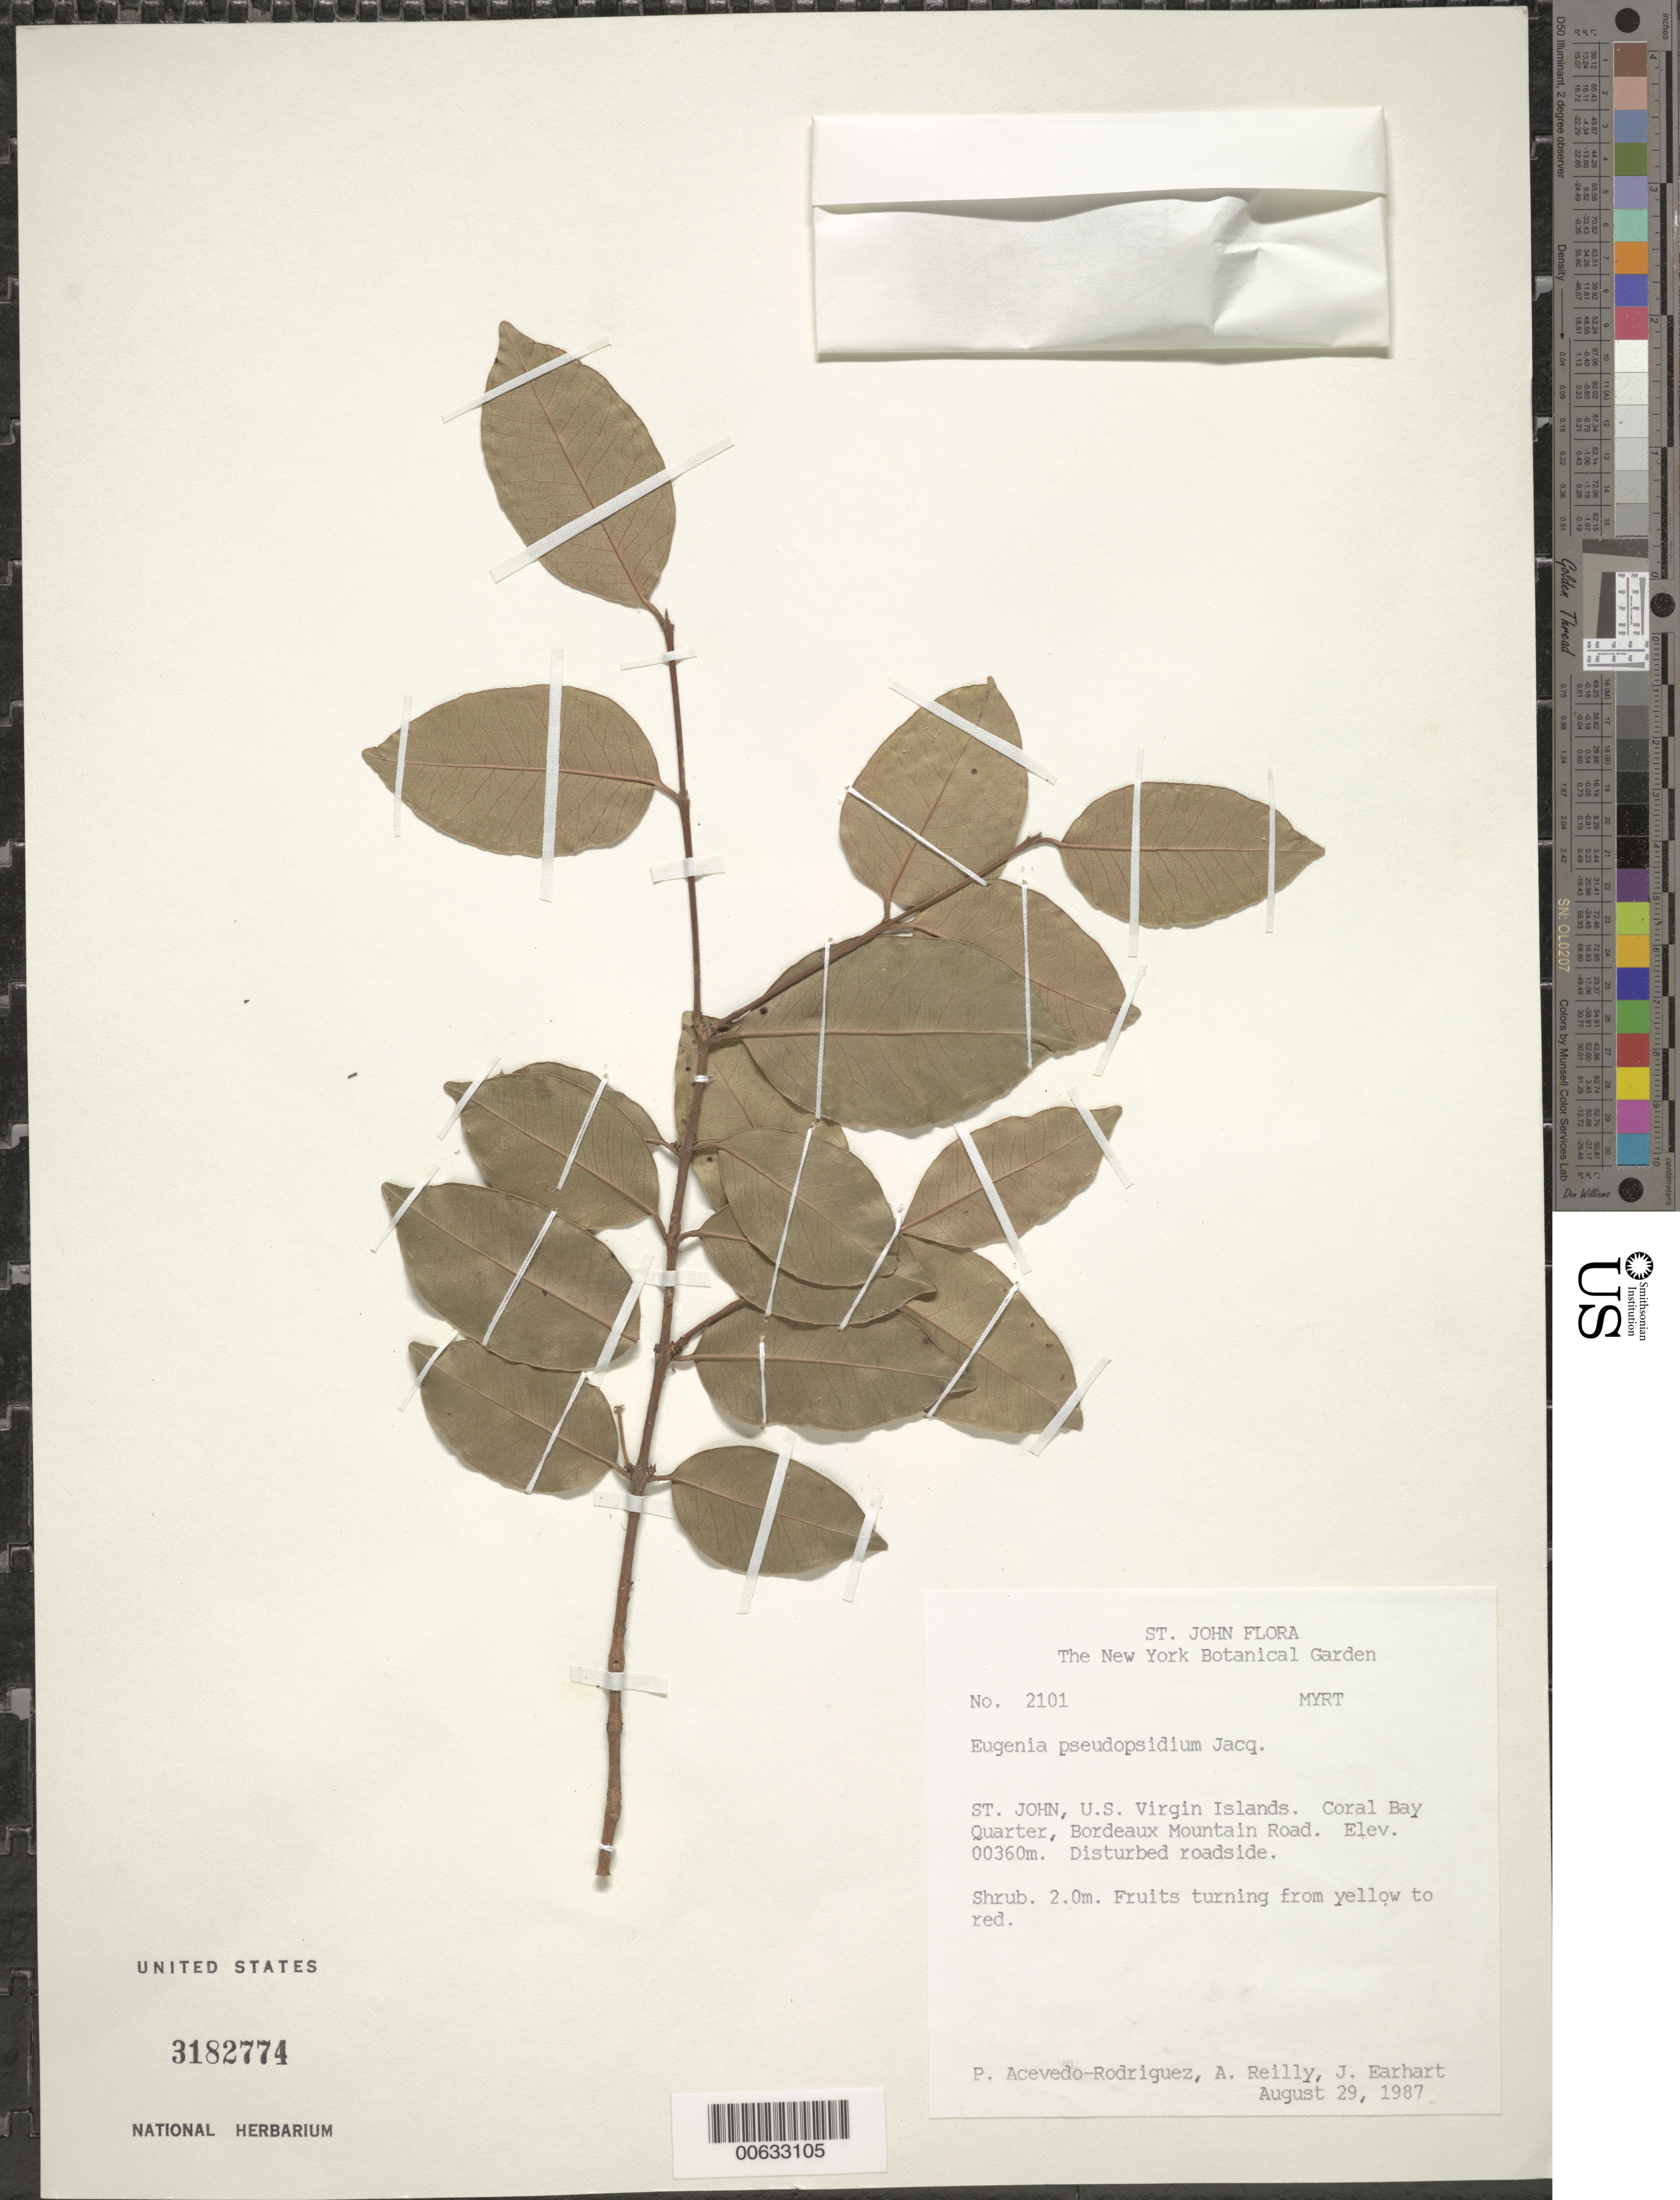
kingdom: Plantae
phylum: Tracheophyta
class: Magnoliopsida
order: Myrtales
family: Myrtaceae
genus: Eugenia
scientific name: Eugenia pseudopsidium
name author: Jacq.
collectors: P. Acevedo-Rodr., A. Reilly & J. Earhart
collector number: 2101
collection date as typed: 29 Aug 1987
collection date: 1987-08-29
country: U.S. Virgin Islands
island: St. John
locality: Coral Bay Quarter; along dirt road to Bordeaux Mountain.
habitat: Disturbed roadside.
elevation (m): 360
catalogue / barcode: US 3182774